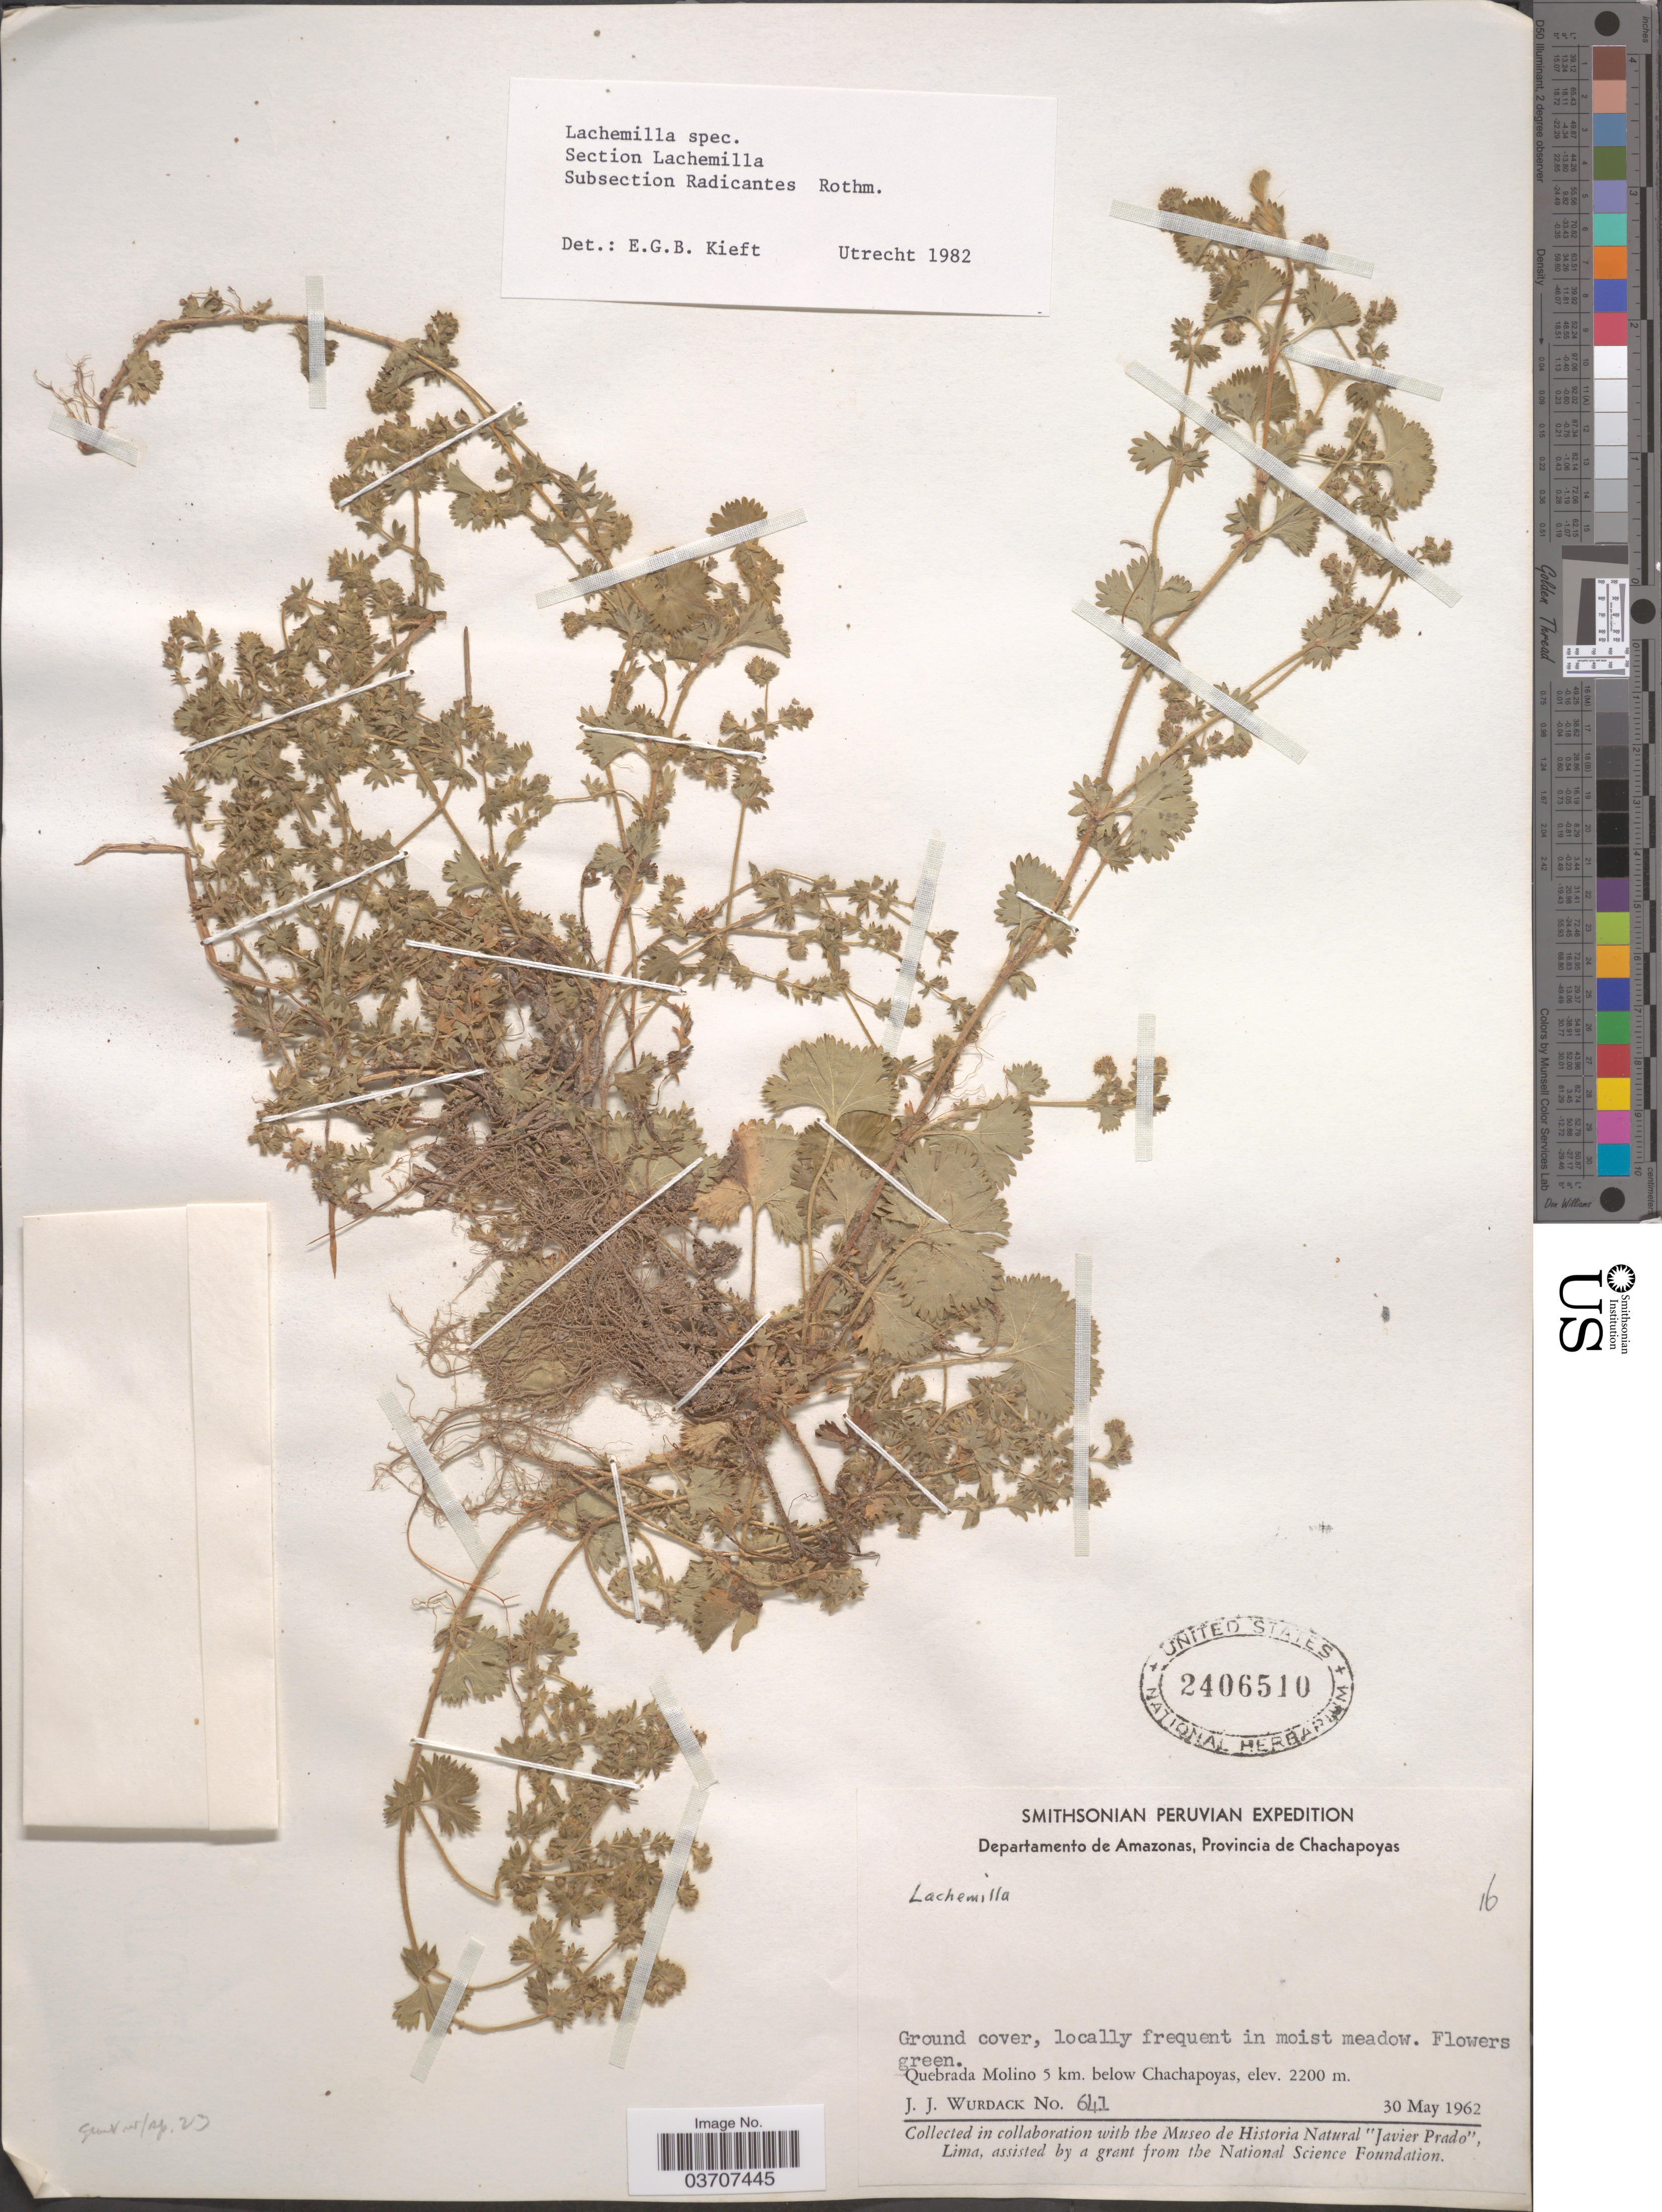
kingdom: Plantae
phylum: Tracheophyta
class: Magnoliopsida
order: Rosales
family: Rosaceae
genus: Lachemilla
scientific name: Lachemilla sp.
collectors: J. J. Wurdack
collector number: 641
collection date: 1962-05-30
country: Peru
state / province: Amazonas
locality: Departamento de Amazonas, Provincia de Chachapoyas. Quebrada Molino 5 km. below Chachapoyas.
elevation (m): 2200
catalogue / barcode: US 2406510